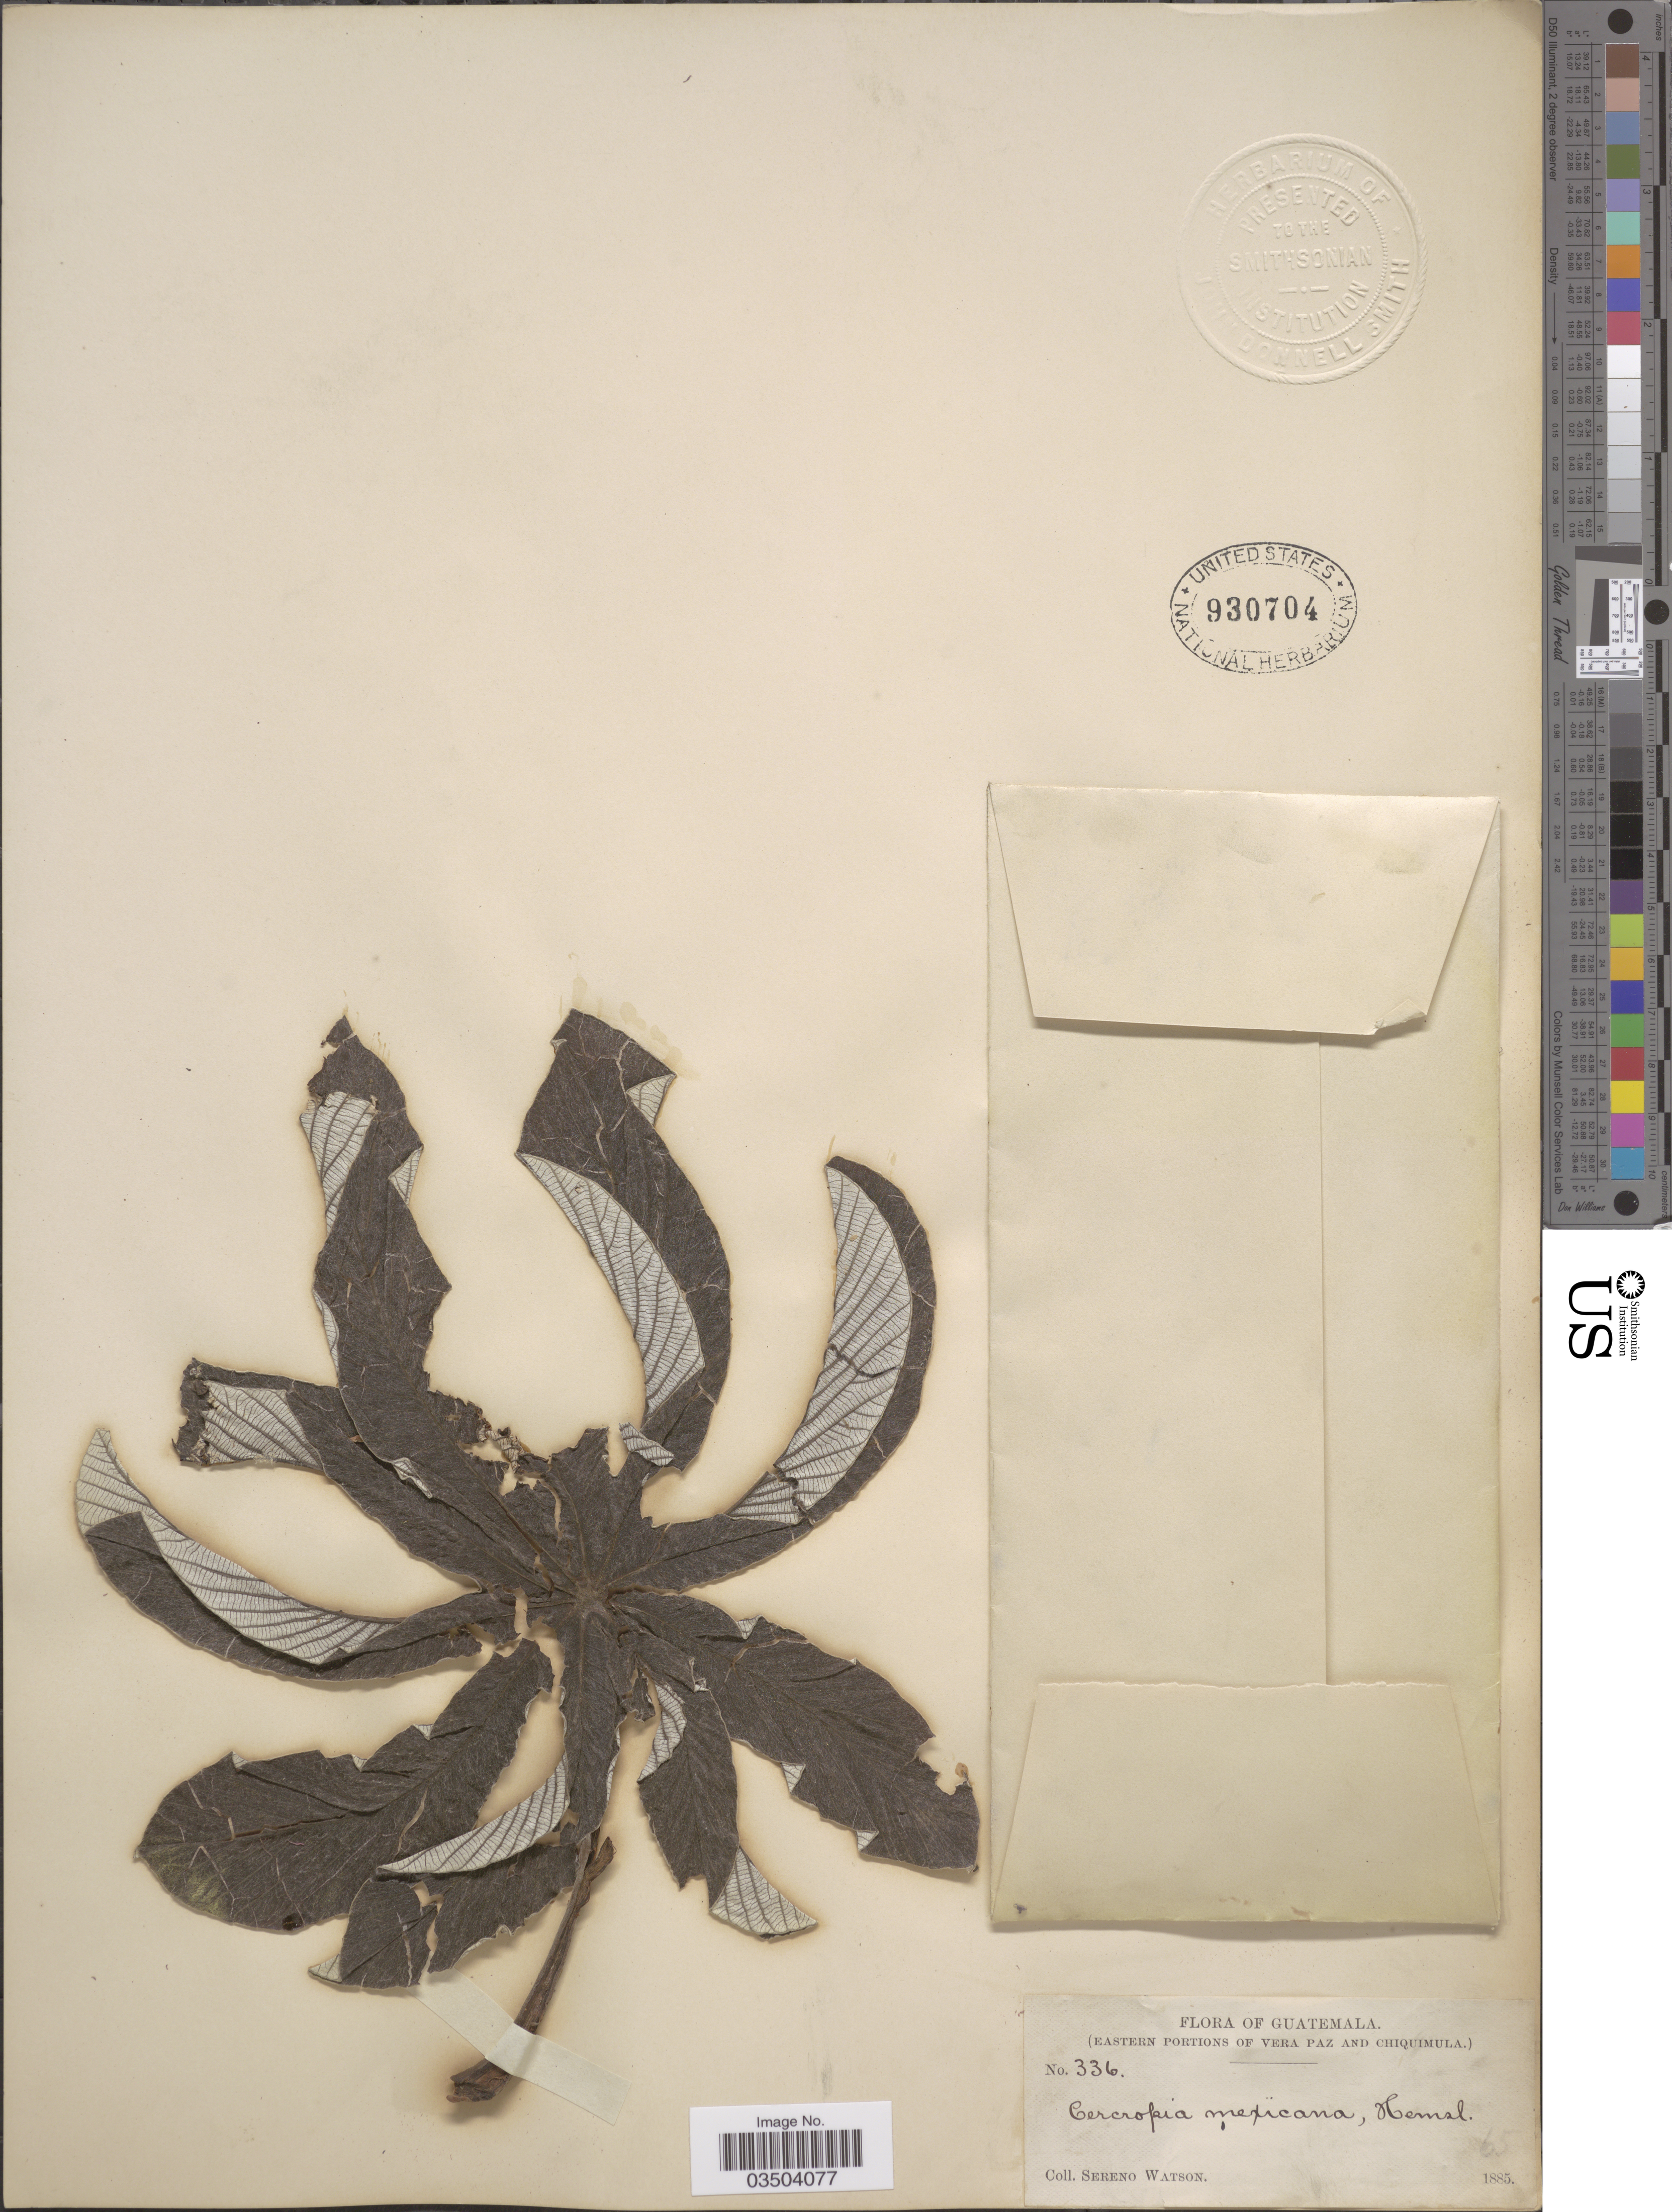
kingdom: Plantae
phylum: Tracheophyta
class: Magnoliopsida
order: Rosales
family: Urticaceae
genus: Cecropia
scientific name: Cecropia obtusifolia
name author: Bertol.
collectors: S. Watson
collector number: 336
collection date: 1885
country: Guatemala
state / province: Chiquimula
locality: Eastern portions of Vera Paz and Chiquimula.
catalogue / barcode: US 930704